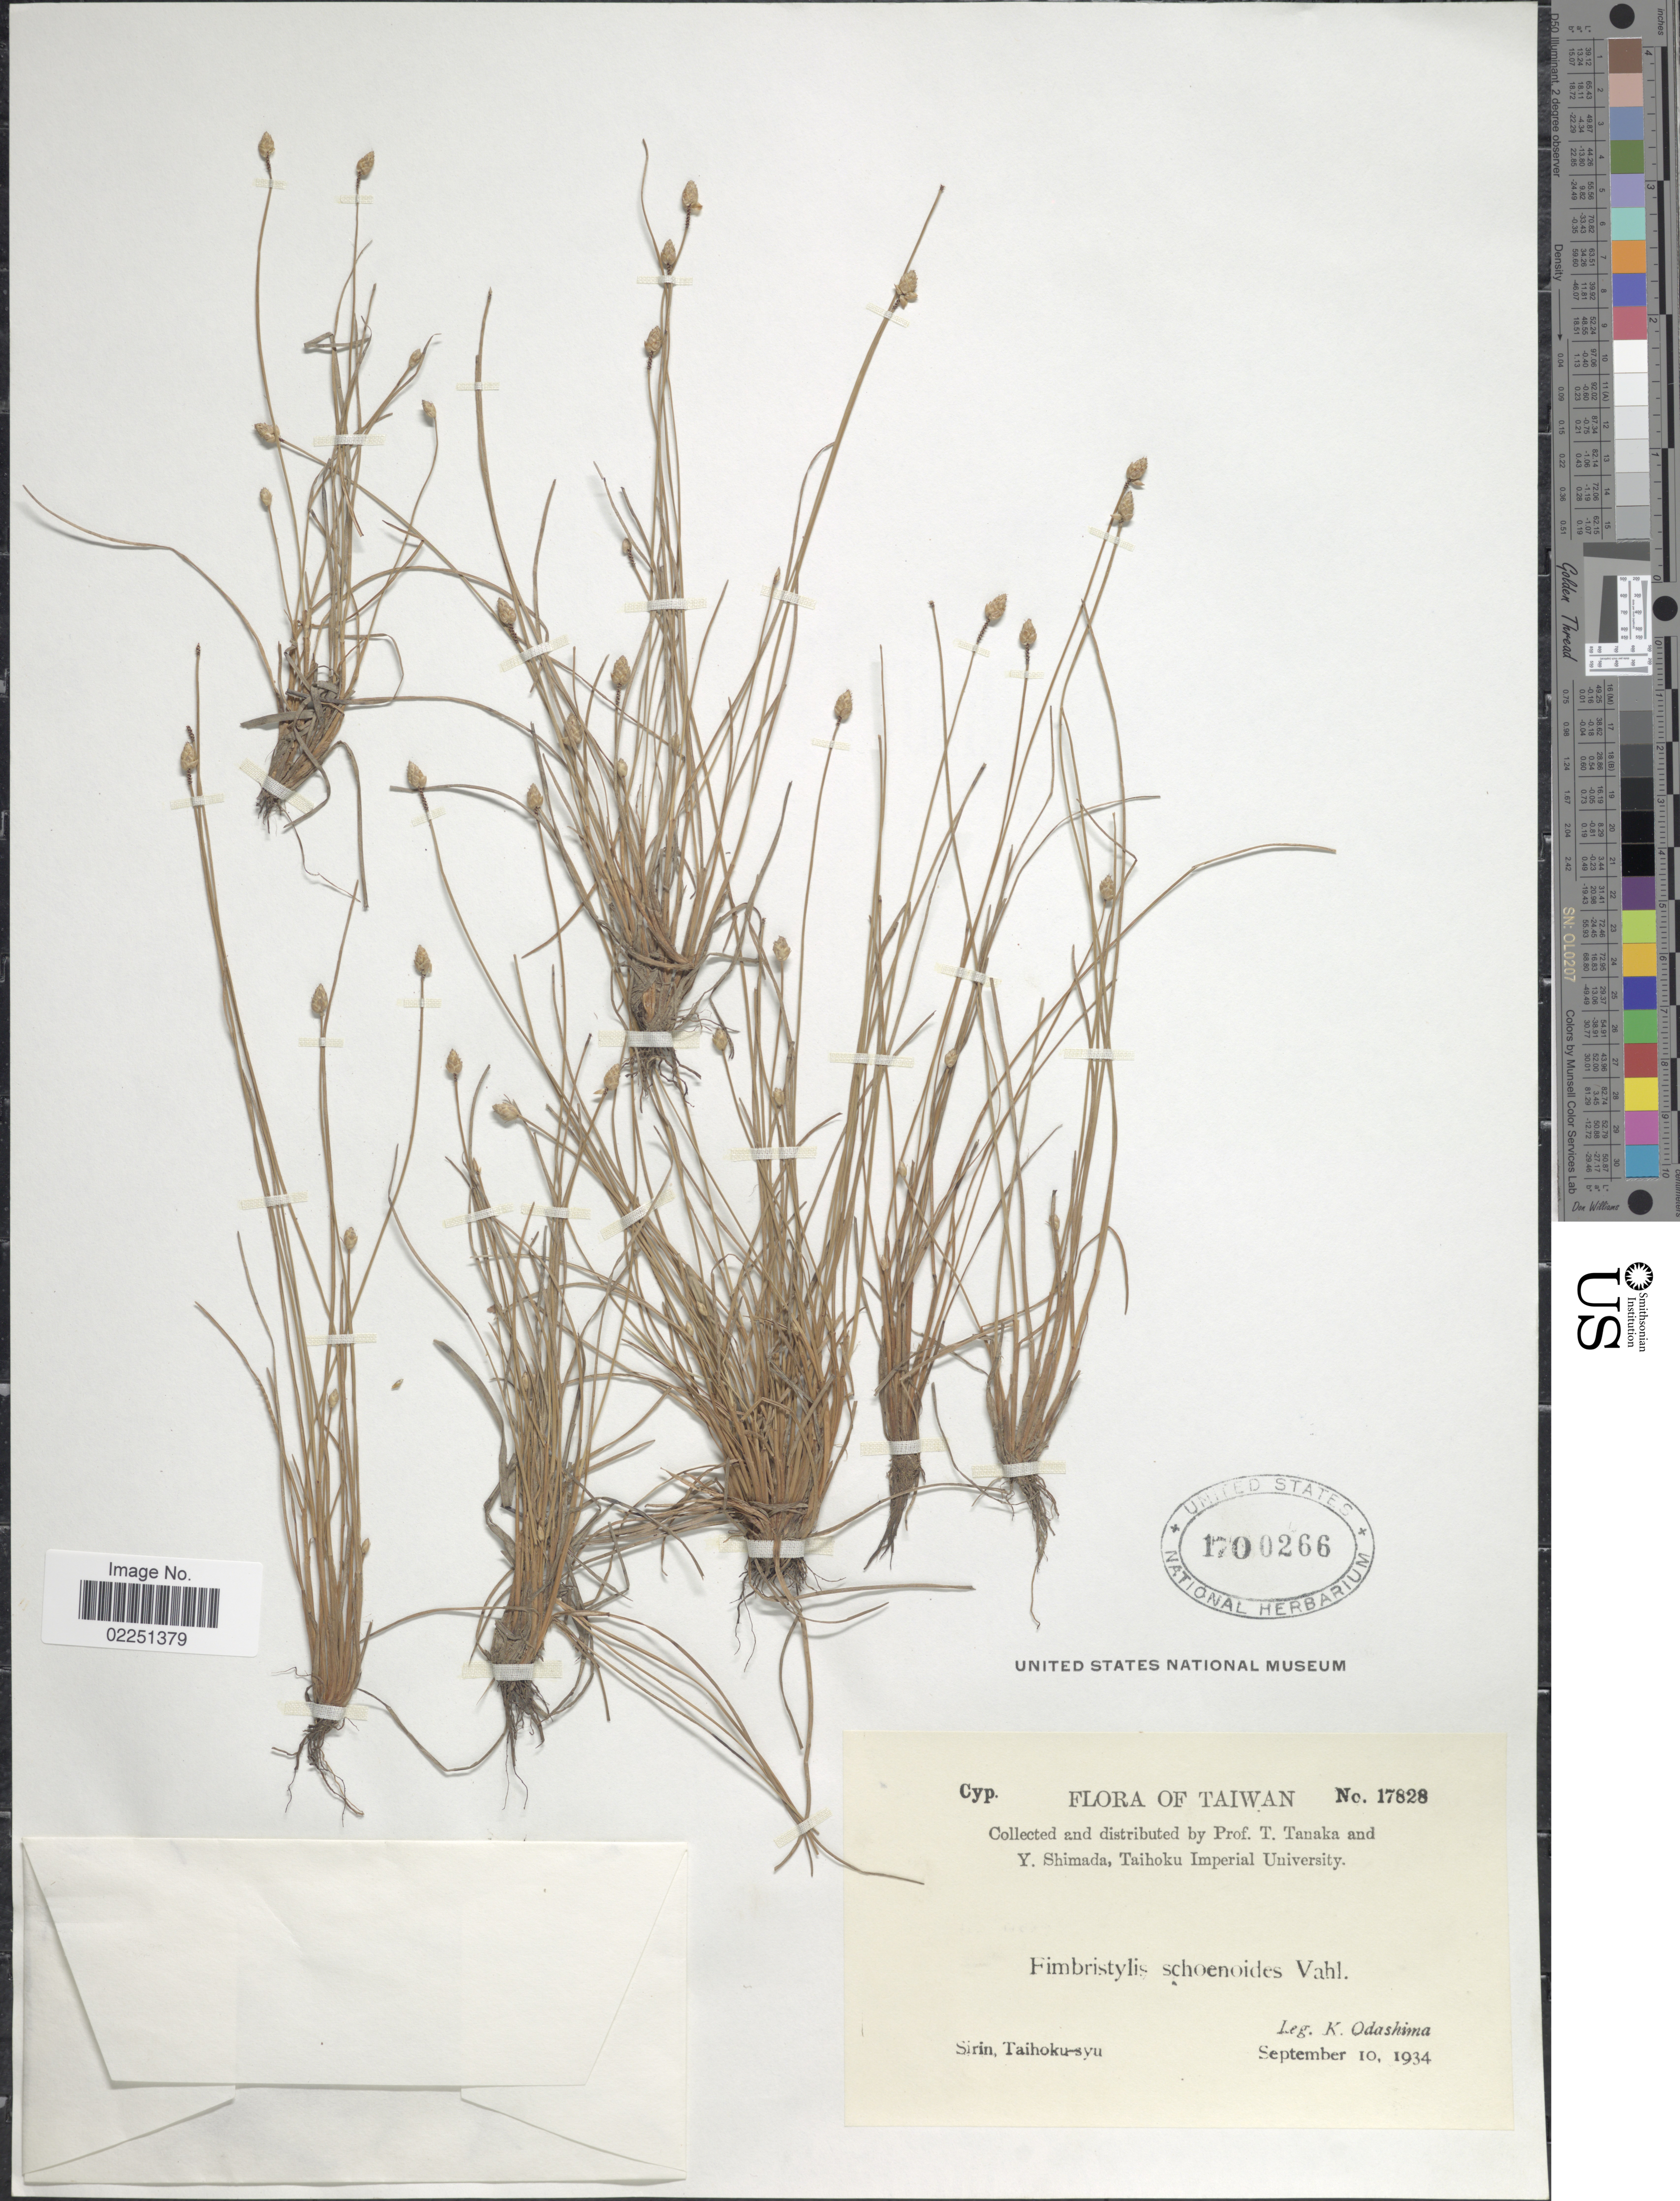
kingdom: Plantae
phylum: Tracheophyta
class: Liliopsida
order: Poales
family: Cyperaceae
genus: Fimbristylis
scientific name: Fimbristylis schoenoides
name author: (Retz.) Vahl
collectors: K. Odashima, T. Tanaka & Y. Shimada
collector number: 17828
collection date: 1934-09-10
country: Taiwan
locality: Sirin, Taihoku-syu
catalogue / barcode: US 1700266